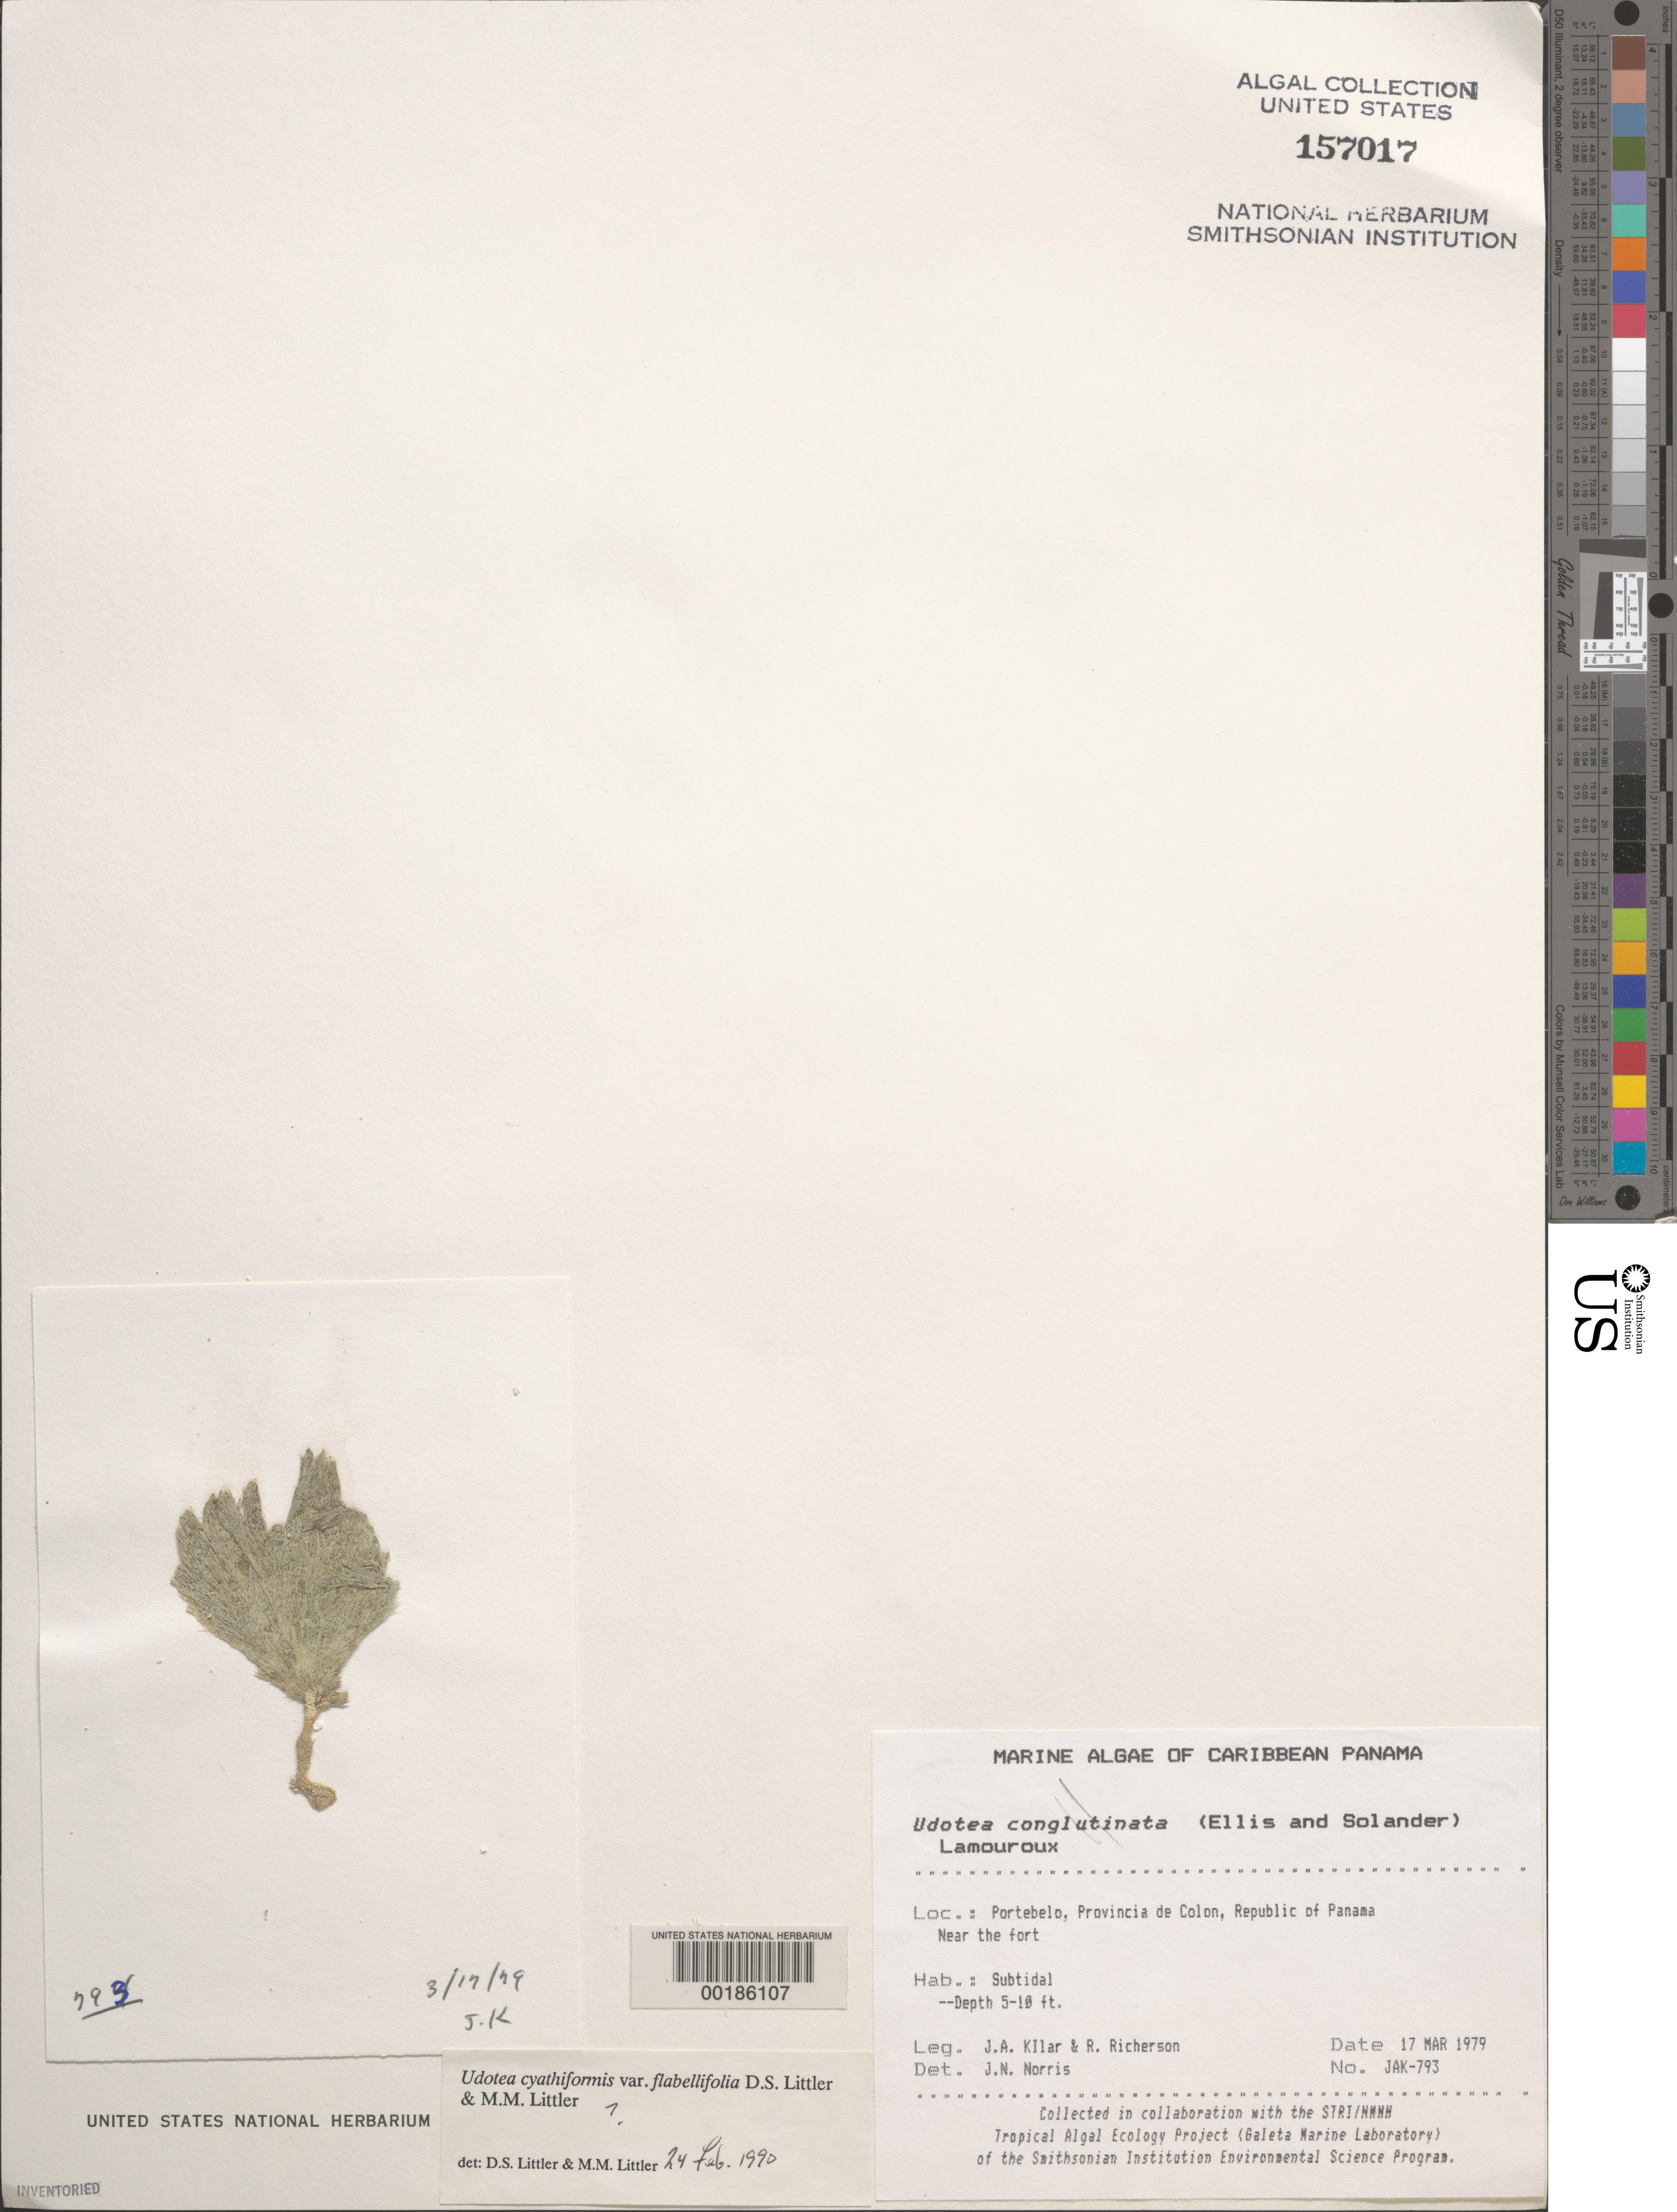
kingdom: Plantae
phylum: Chlorophyta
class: Ulvophyceae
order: Bryopsidales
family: Udoteaceae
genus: Udotea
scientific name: Udotea cyathiformis var. flabellifolia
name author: D.S. Littler & Littler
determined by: Littler, D. S.; Littler, M. M.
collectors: J. A. Kilar & R. Richerson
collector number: JAK-793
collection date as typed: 17 Mar 1979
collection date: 1979-03-17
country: Panama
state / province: Colón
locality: Portebelo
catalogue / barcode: US 157017